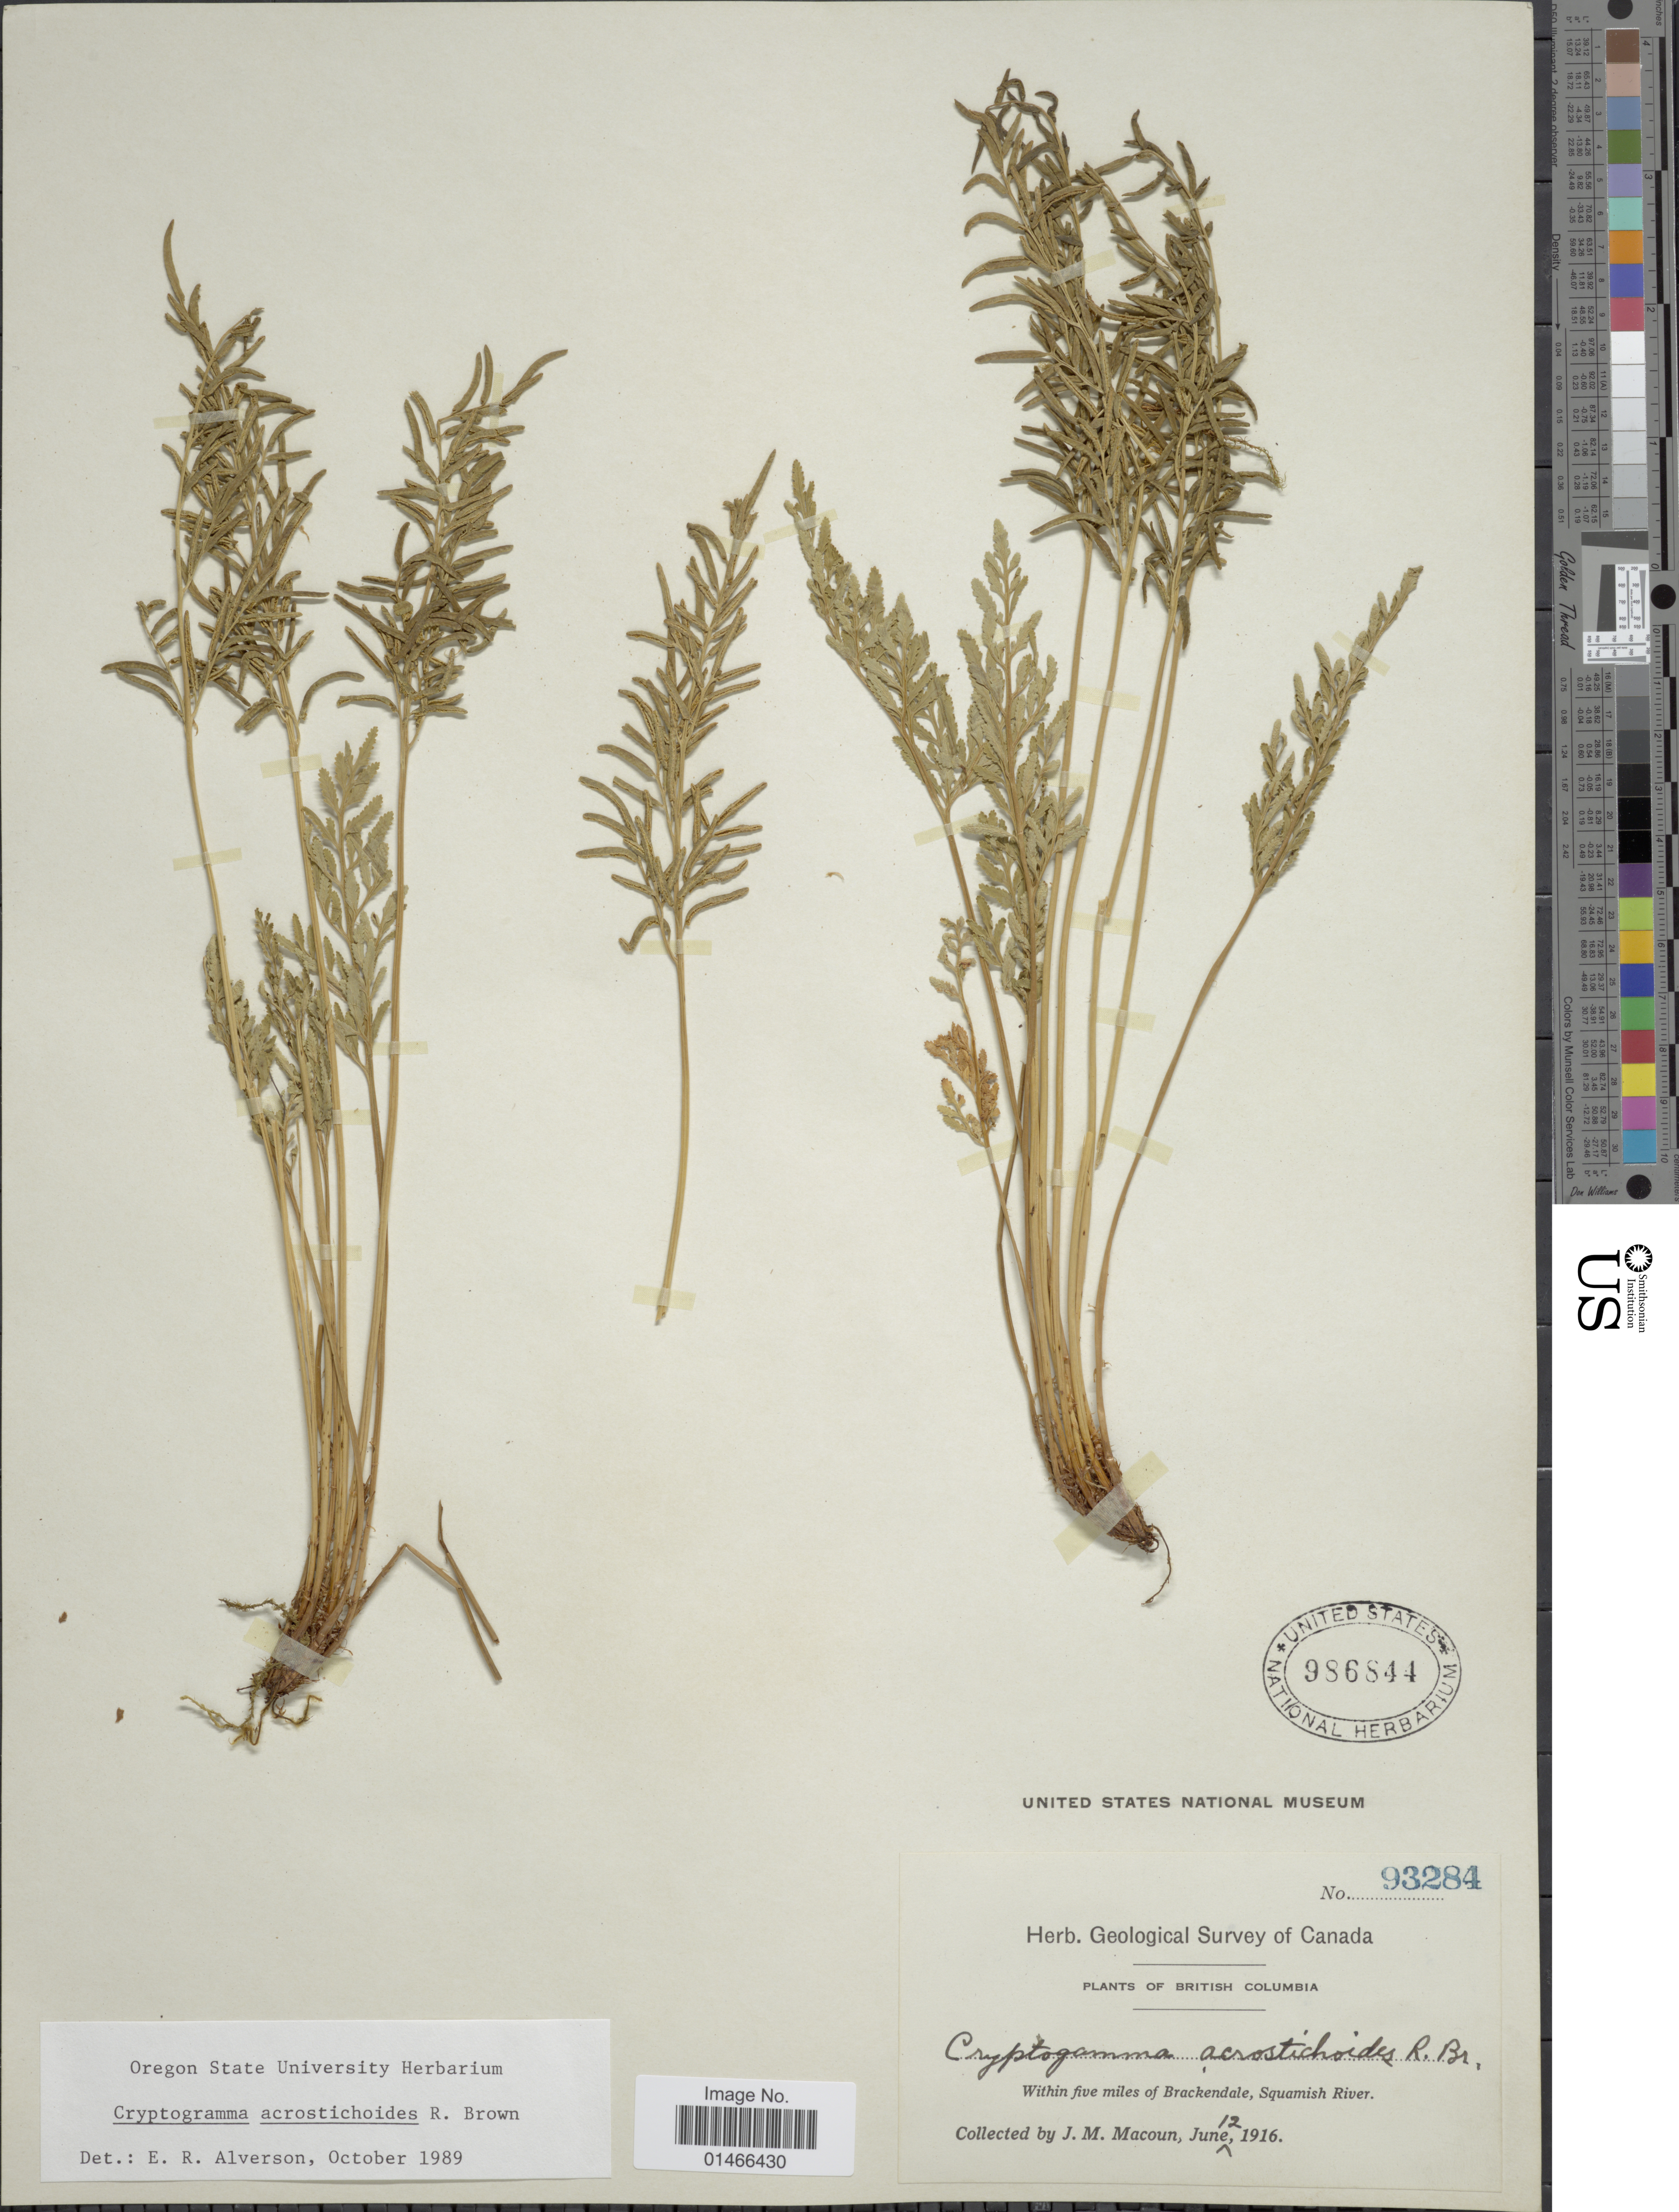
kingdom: Plantae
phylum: Tracheophyta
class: Polypodiopsida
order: Polypodiales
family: Pteridaceae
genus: Cryptogramma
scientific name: Cryptogramma acrostichoides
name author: R. Br.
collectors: J. M. Macoun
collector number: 93284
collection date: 1916-06-12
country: Canada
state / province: British Columbia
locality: Within five miles of Brackendale, Squamish River.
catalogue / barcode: US 986844